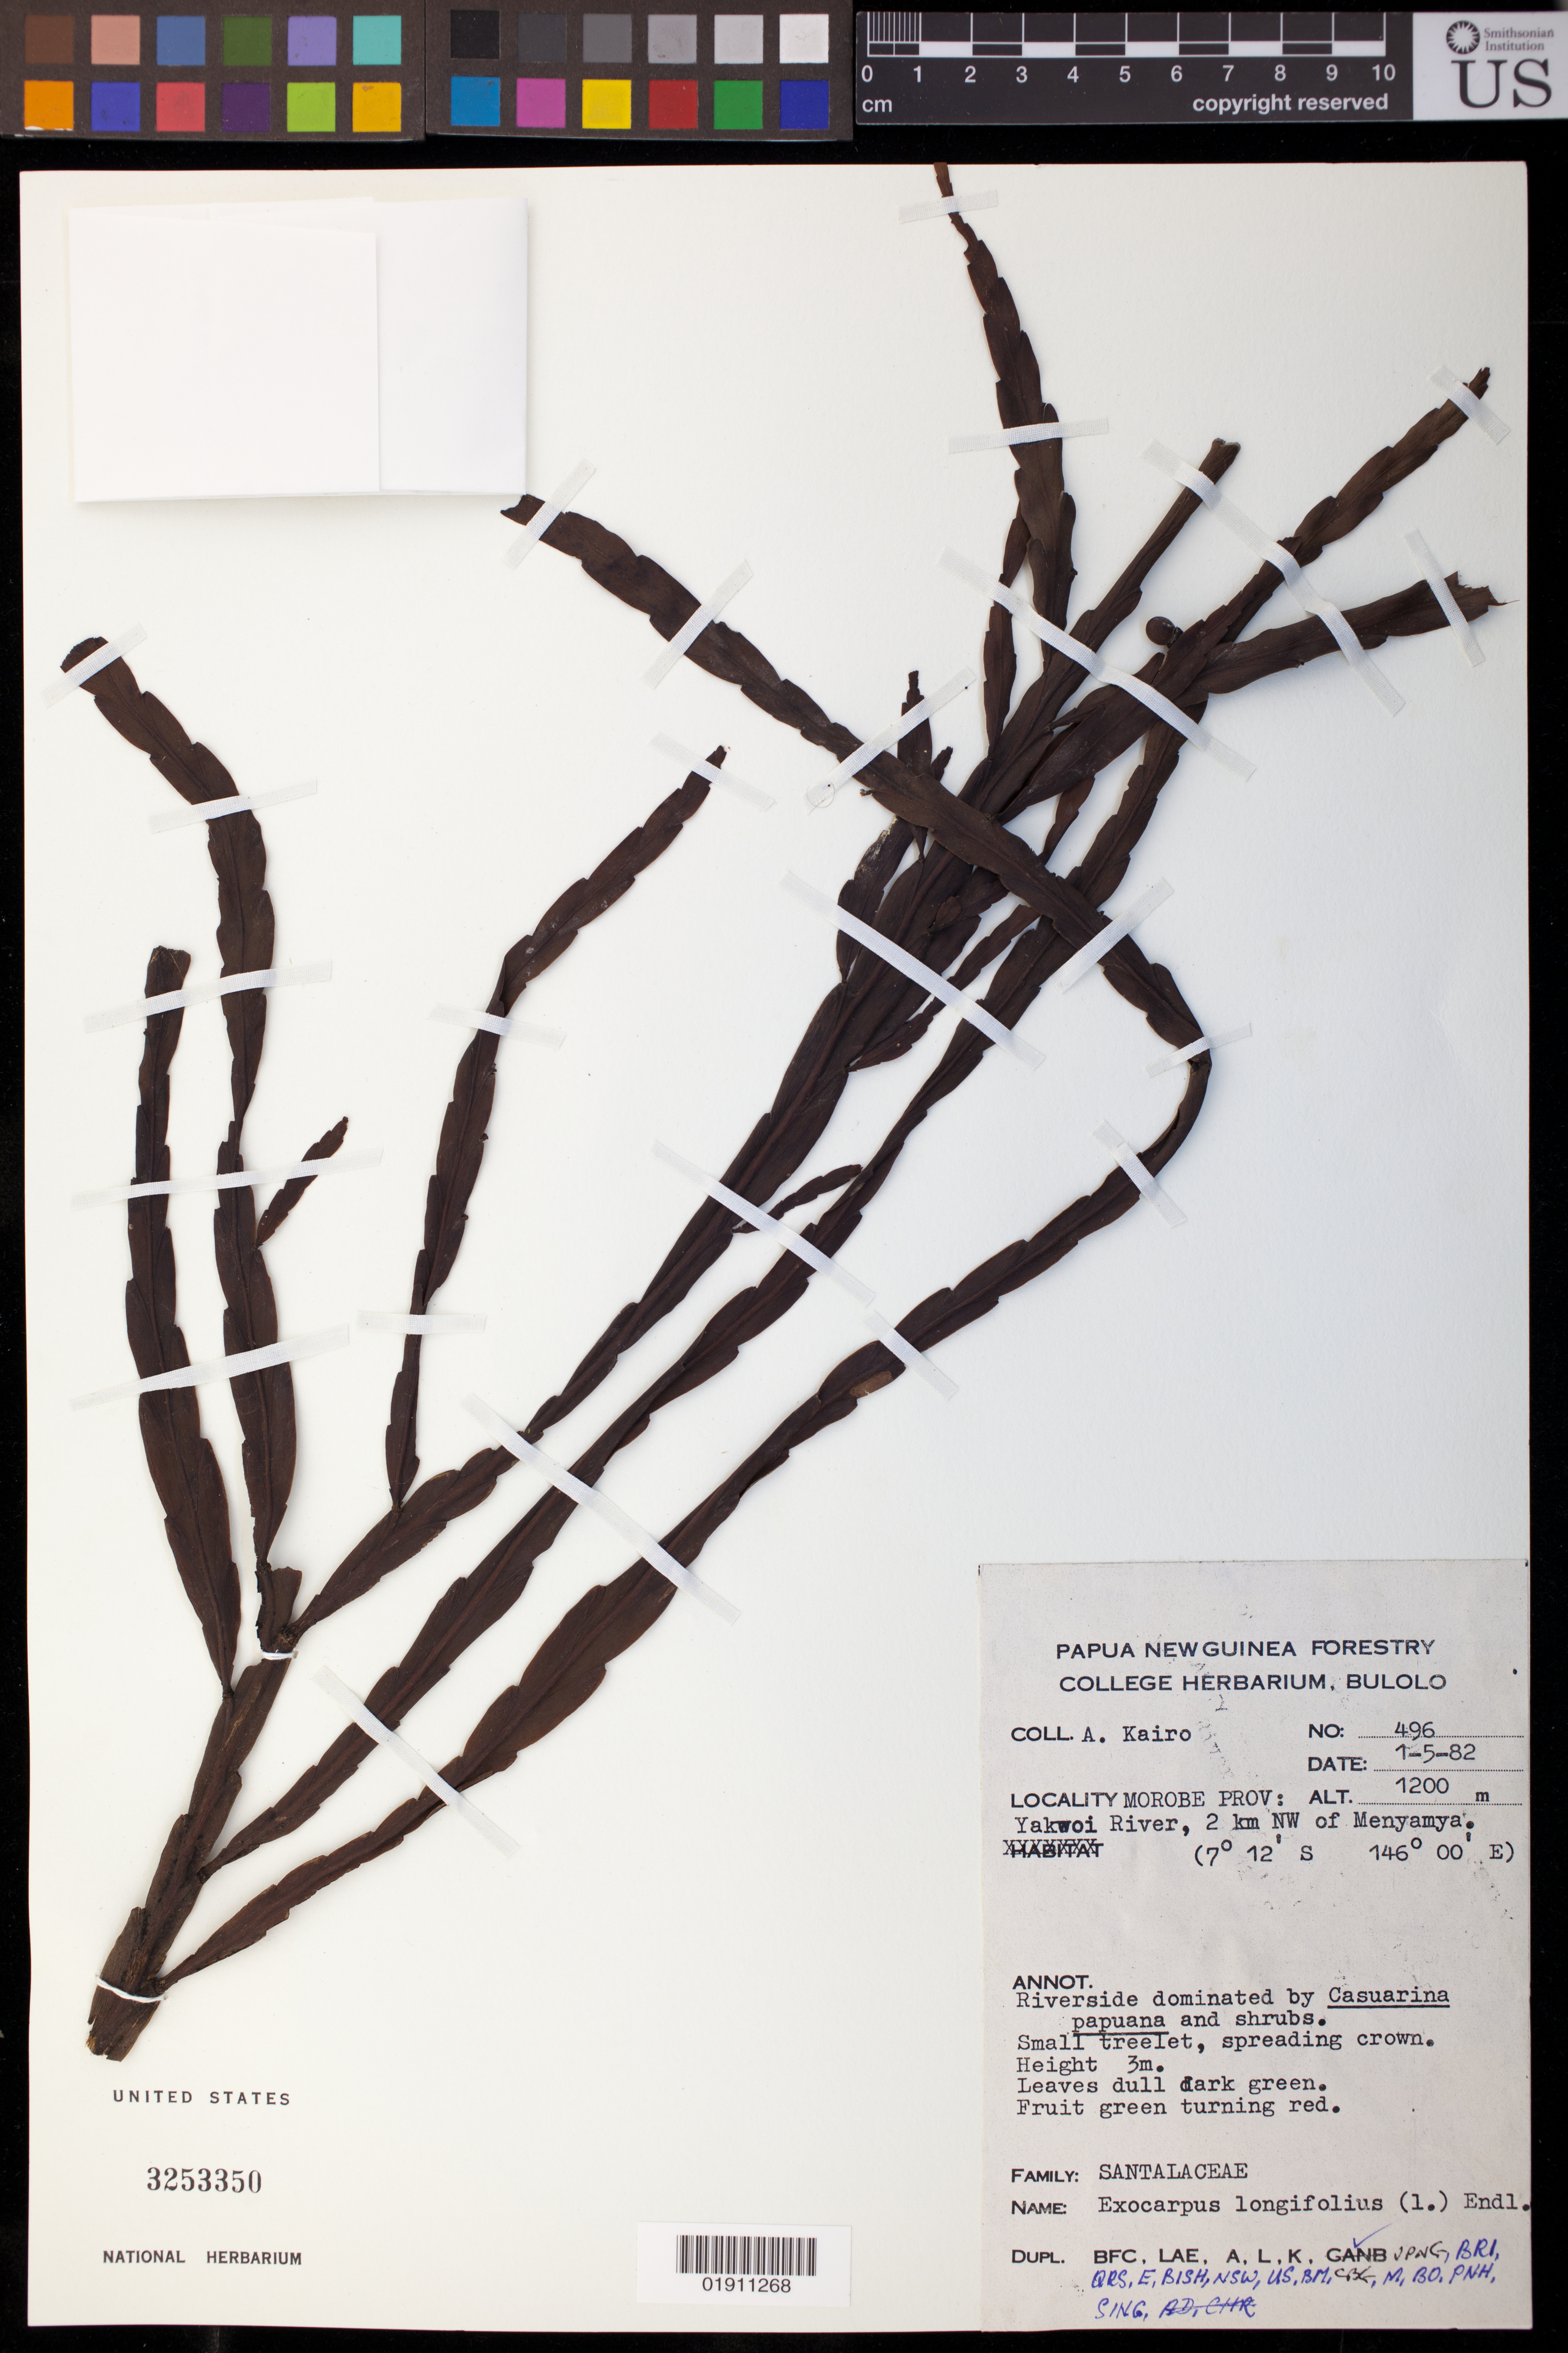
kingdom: Plantae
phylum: Tracheophyta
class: Magnoliopsida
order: Santalales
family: Santalaceae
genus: Exocarpos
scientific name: Exocarpos longifolius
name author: (L.) Endl.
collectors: A. Kairo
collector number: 496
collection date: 1982-05-01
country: Papua New Guinea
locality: Yakwoi River, 2 km NW of Menyamya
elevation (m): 1200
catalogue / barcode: US 3253350